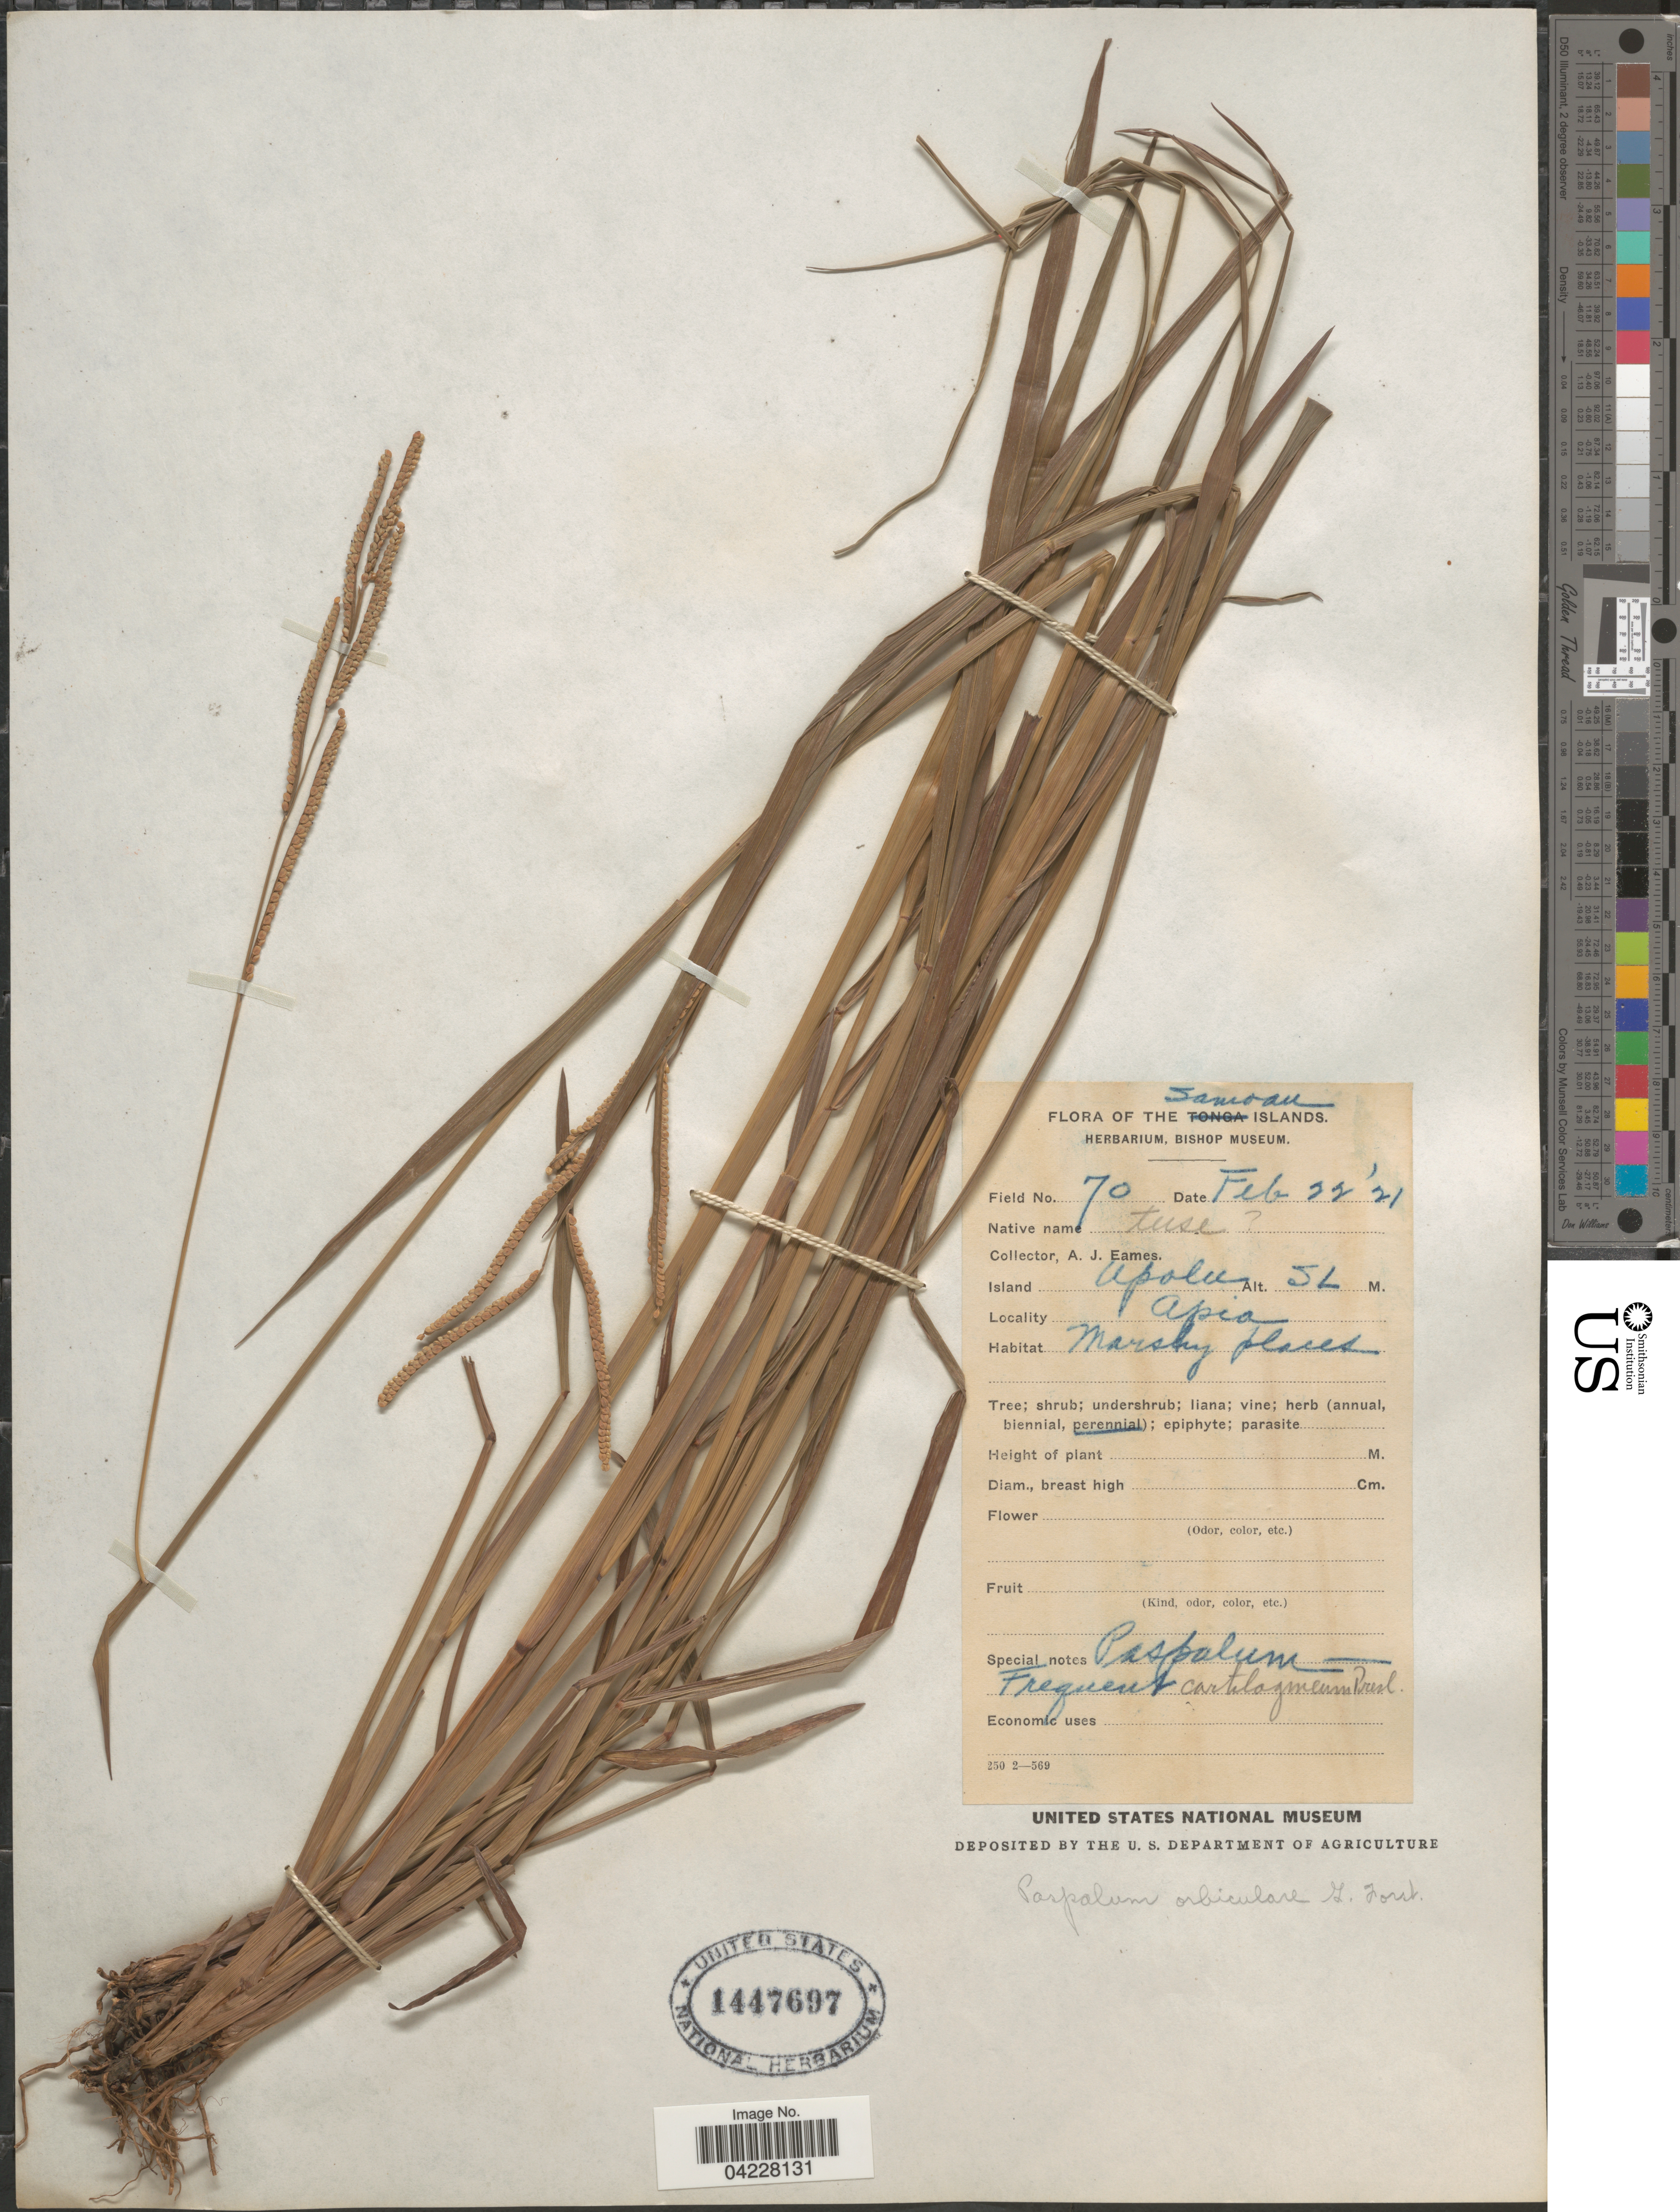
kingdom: Plantae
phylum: Tracheophyta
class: Liliopsida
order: Poales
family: Poaceae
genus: Paspalum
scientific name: Paspalum orbiculare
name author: G. Forst.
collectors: A. J. Eames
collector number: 70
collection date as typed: Transcribed d/m/y: 22/2/21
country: Samoa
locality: The Samoan Islands. Island Upolu. Apia.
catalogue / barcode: US 1447697